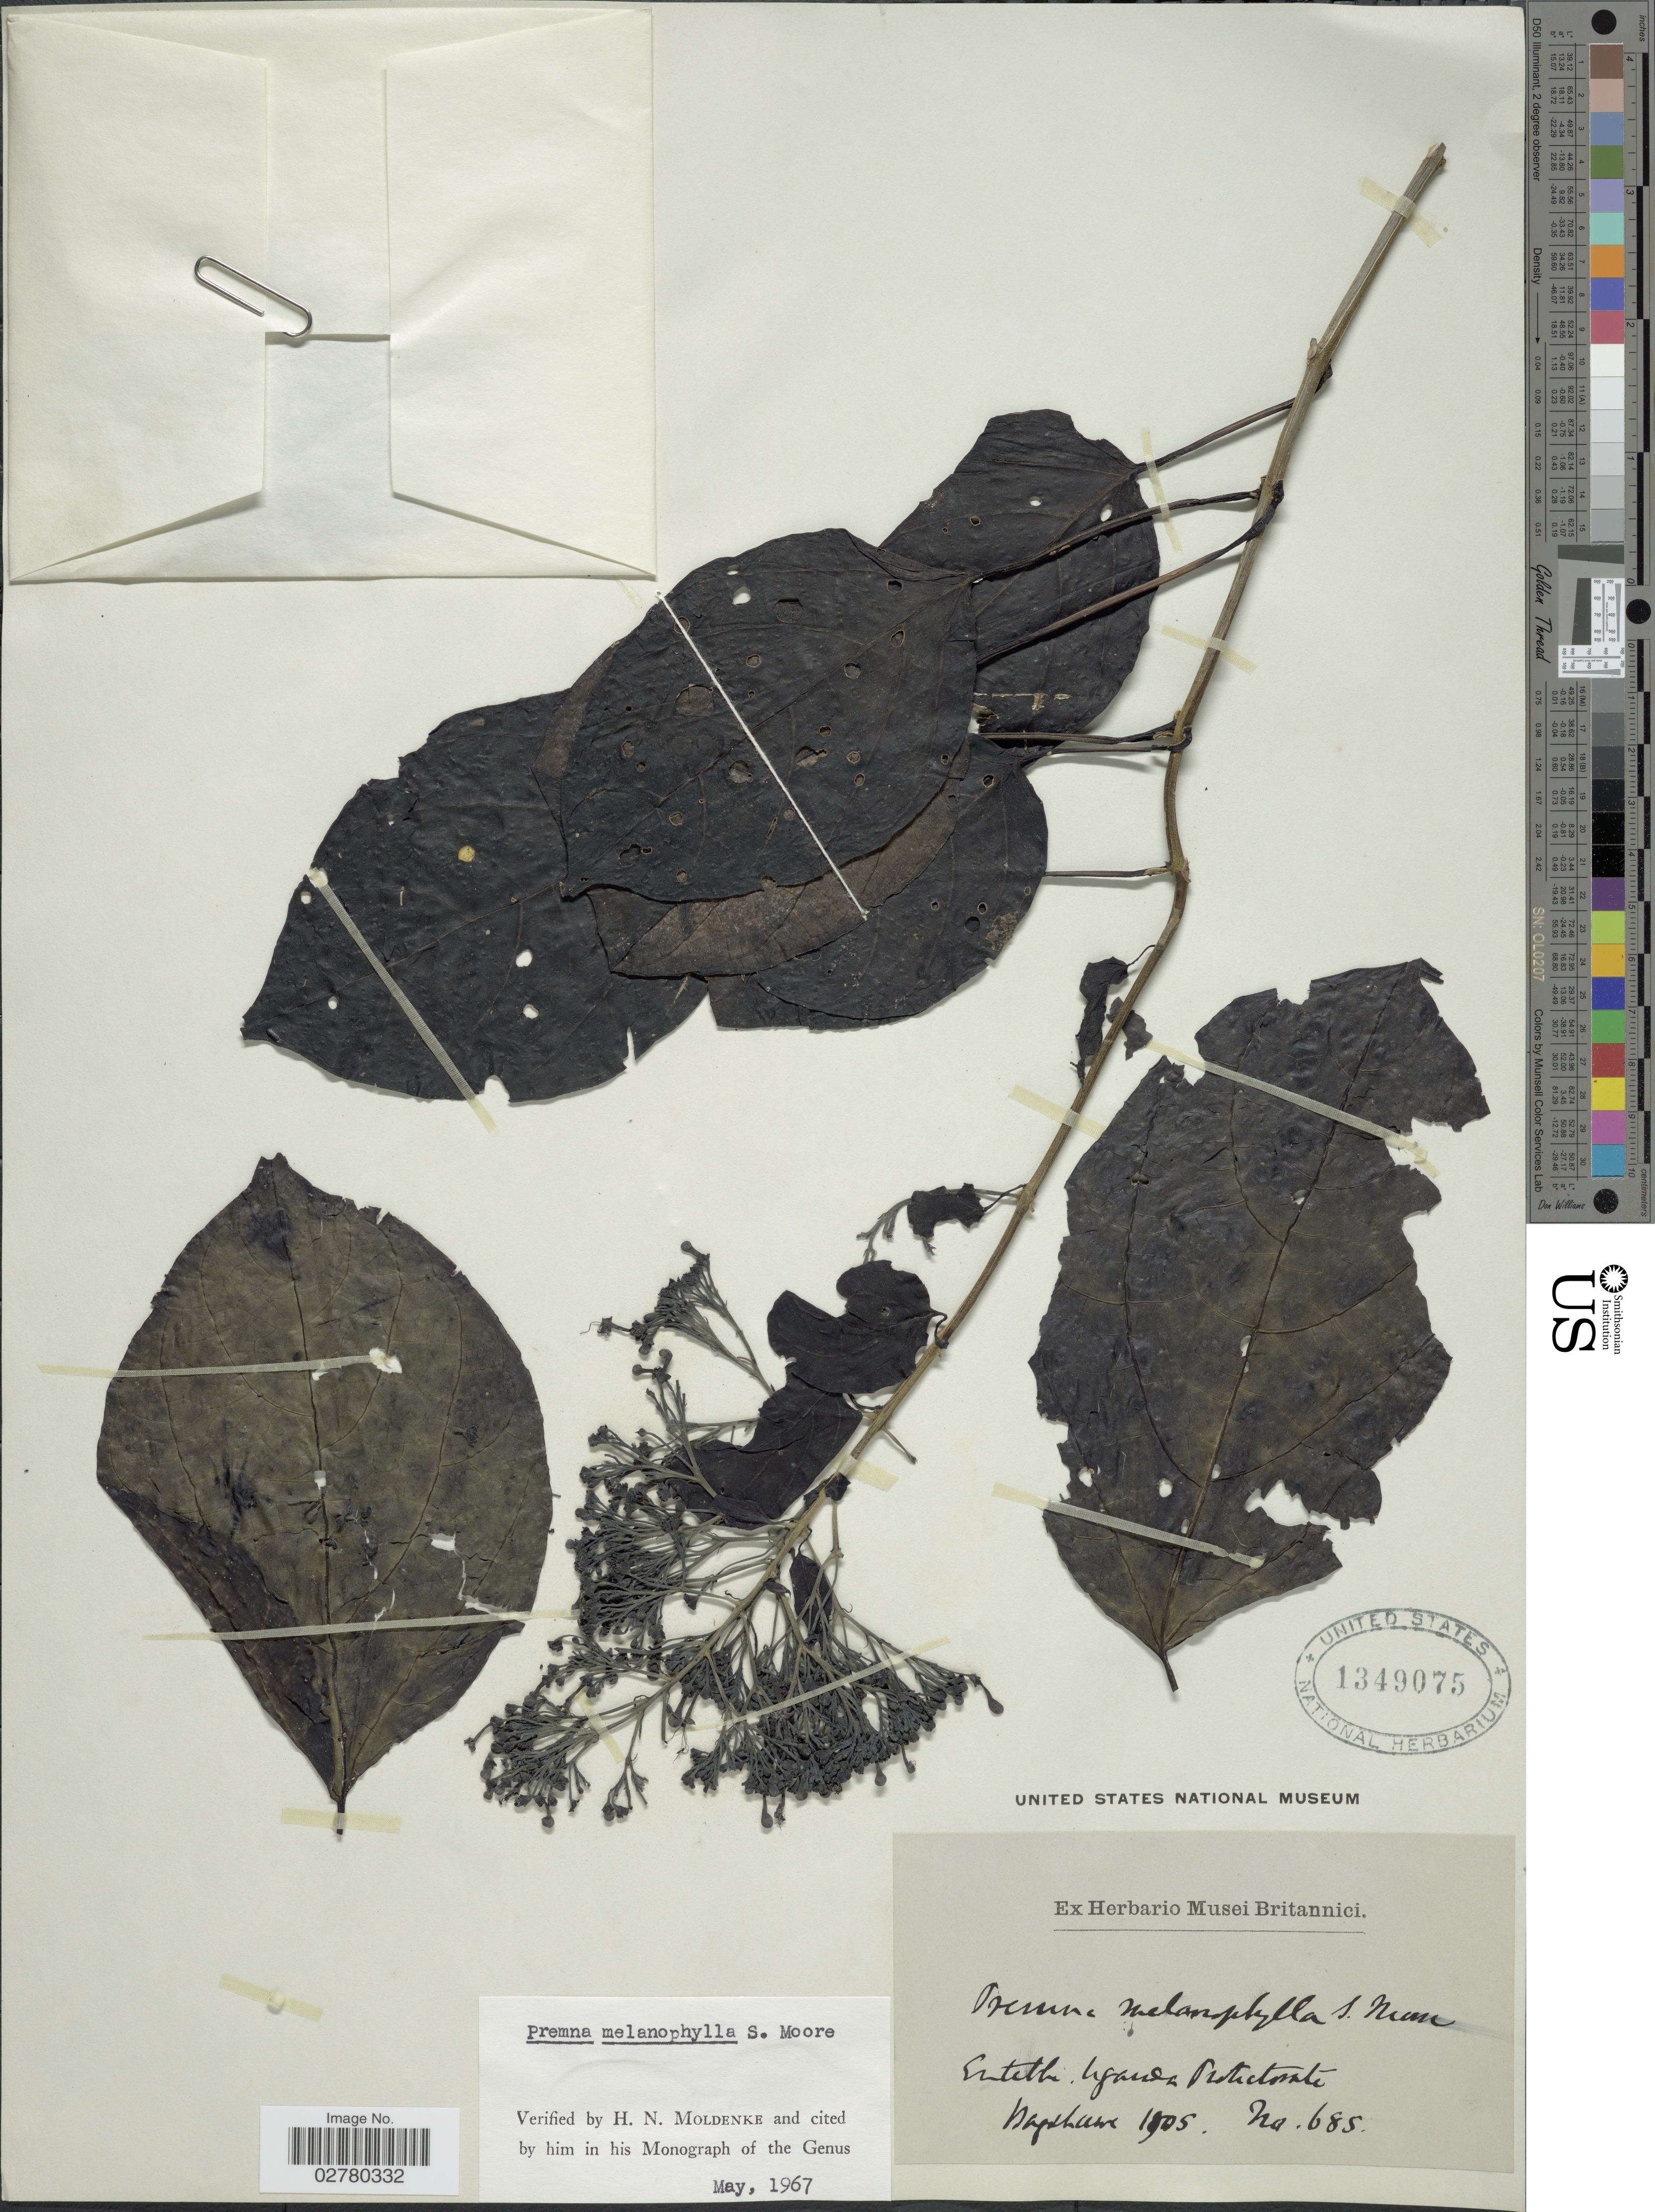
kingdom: Plantae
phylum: Tracheophyta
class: Magnoliopsida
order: Lamiales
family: Lamiaceae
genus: Premna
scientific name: Premna melanophylla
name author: S. Moore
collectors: Bagshawe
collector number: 685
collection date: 1905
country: Uganda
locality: Entebbe. Uganda Protectorate.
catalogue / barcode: US 1349075